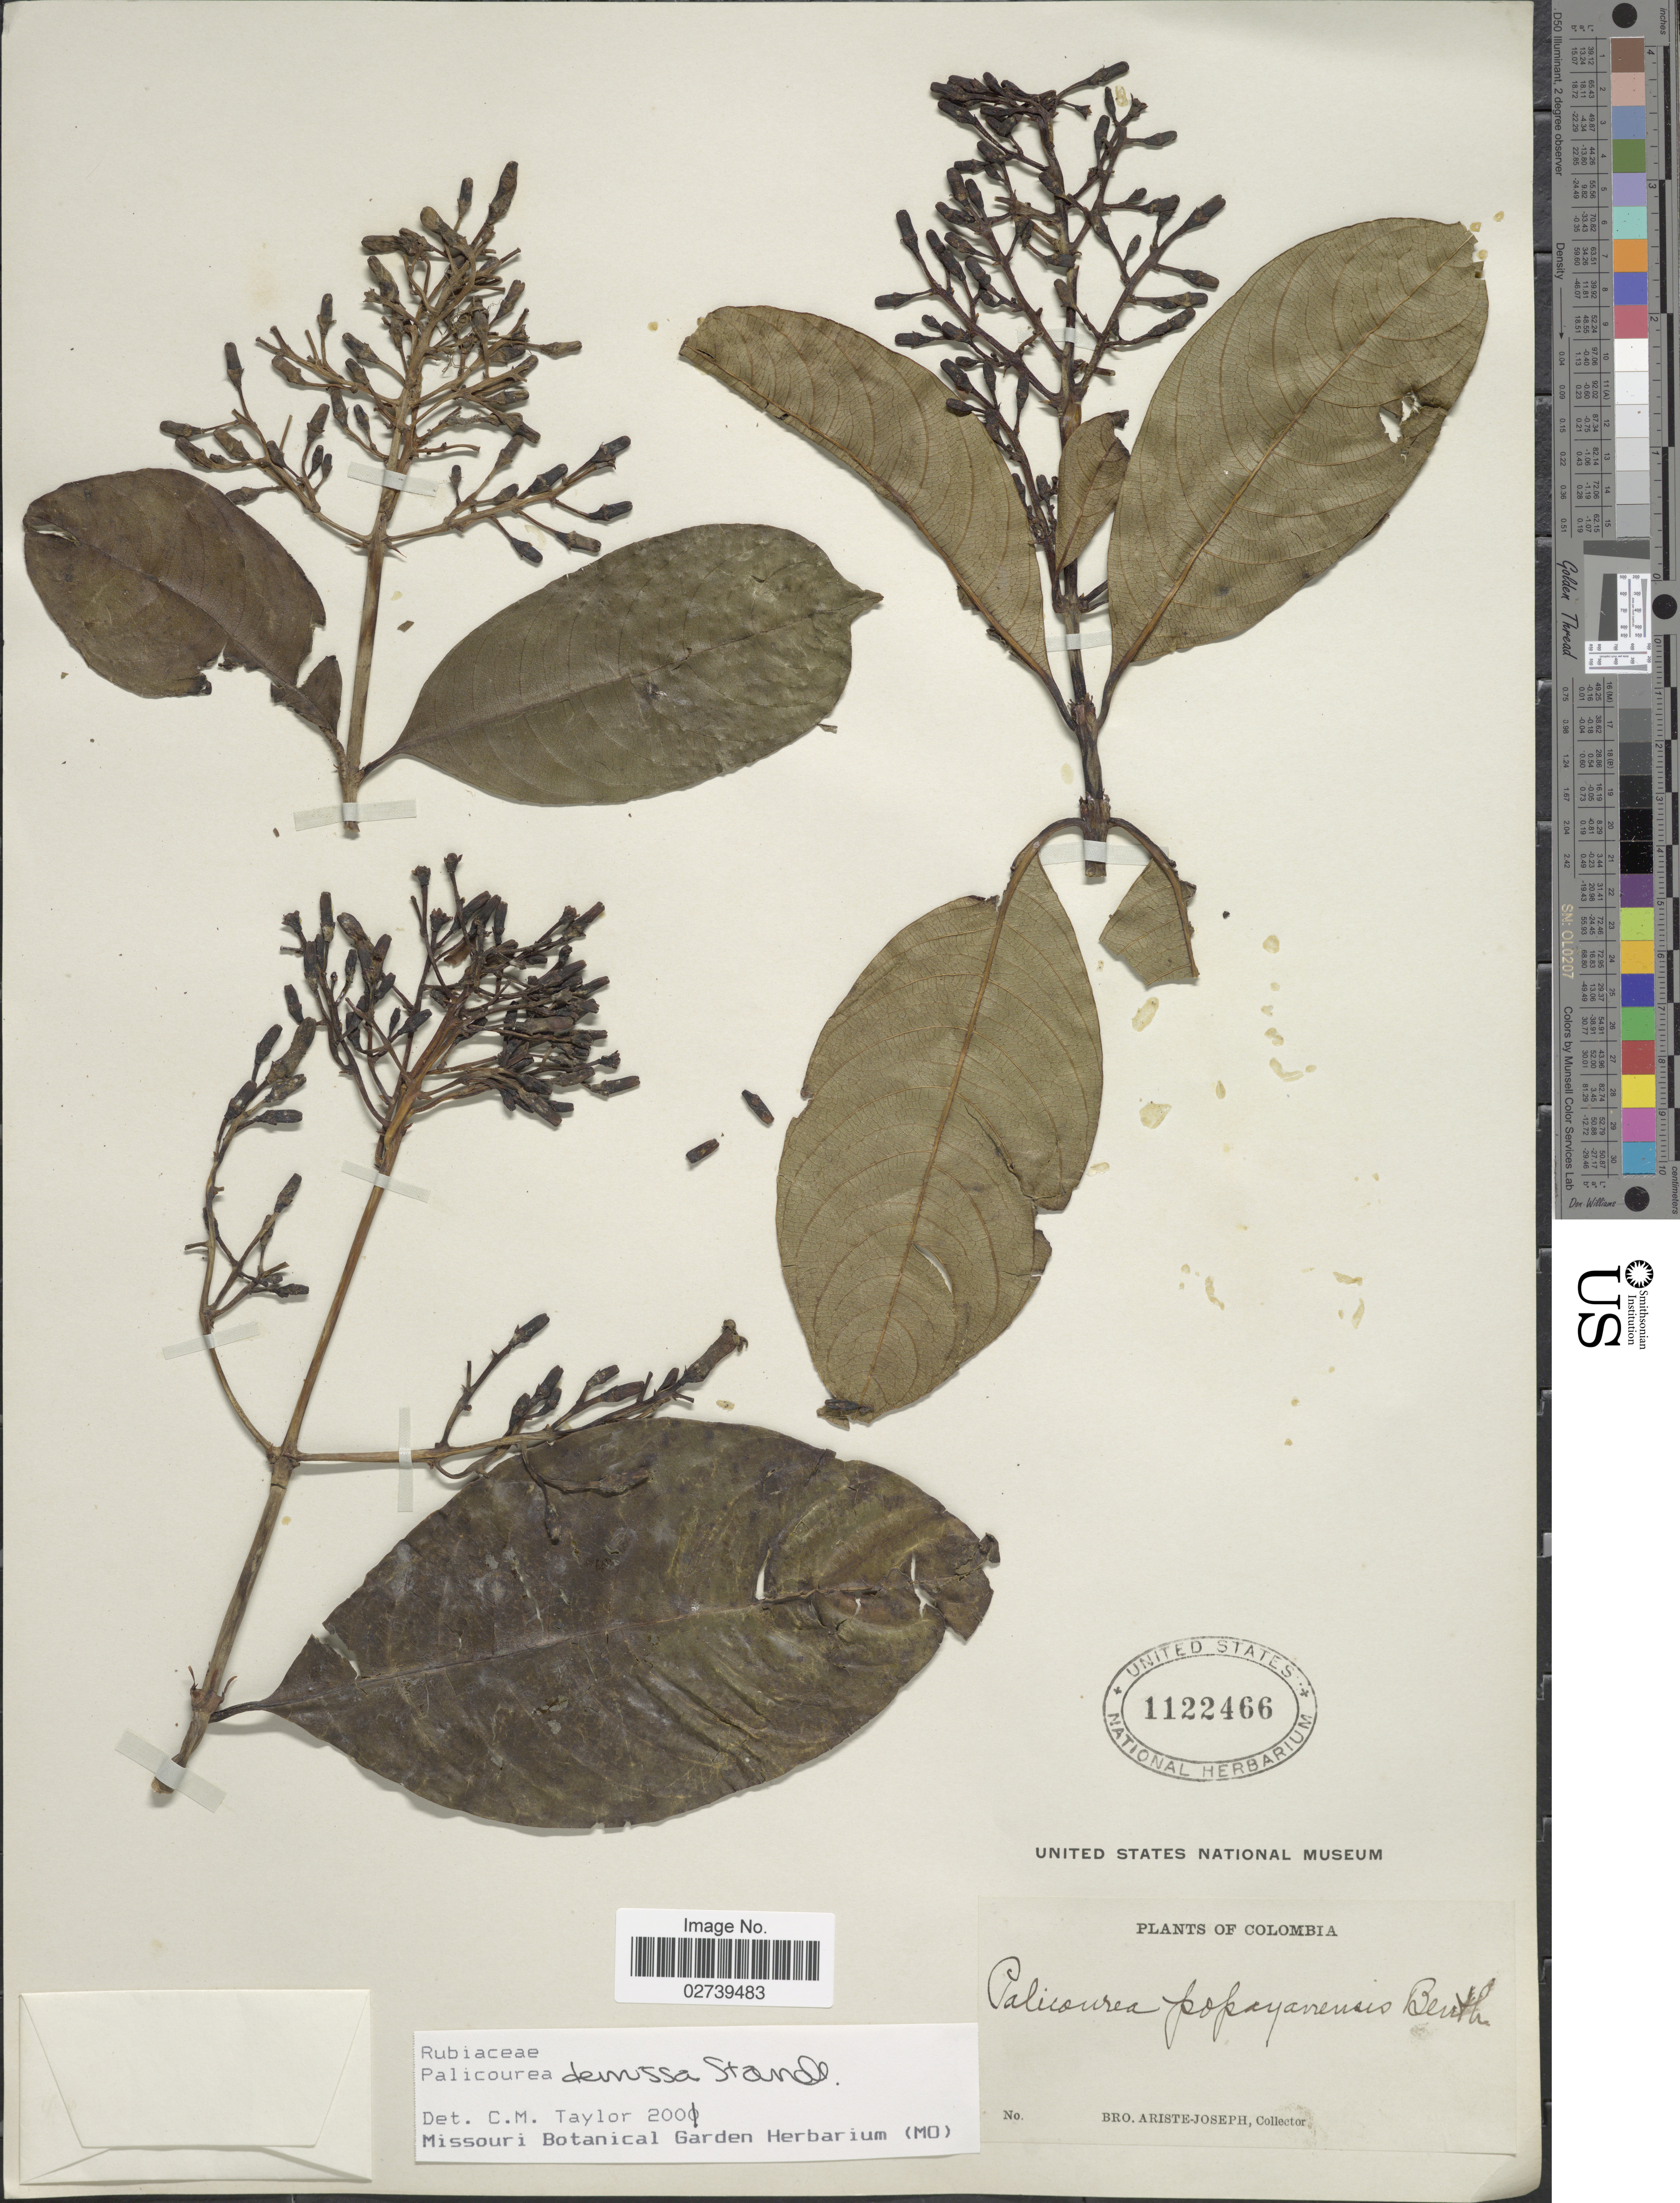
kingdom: Plantae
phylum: Tracheophyta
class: Magnoliopsida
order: Gentianales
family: Rubiaceae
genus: Palicourea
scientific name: Palicourea demissa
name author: Standl.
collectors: Bro. Ariste-Joseph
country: Colombia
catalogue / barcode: US 1122466